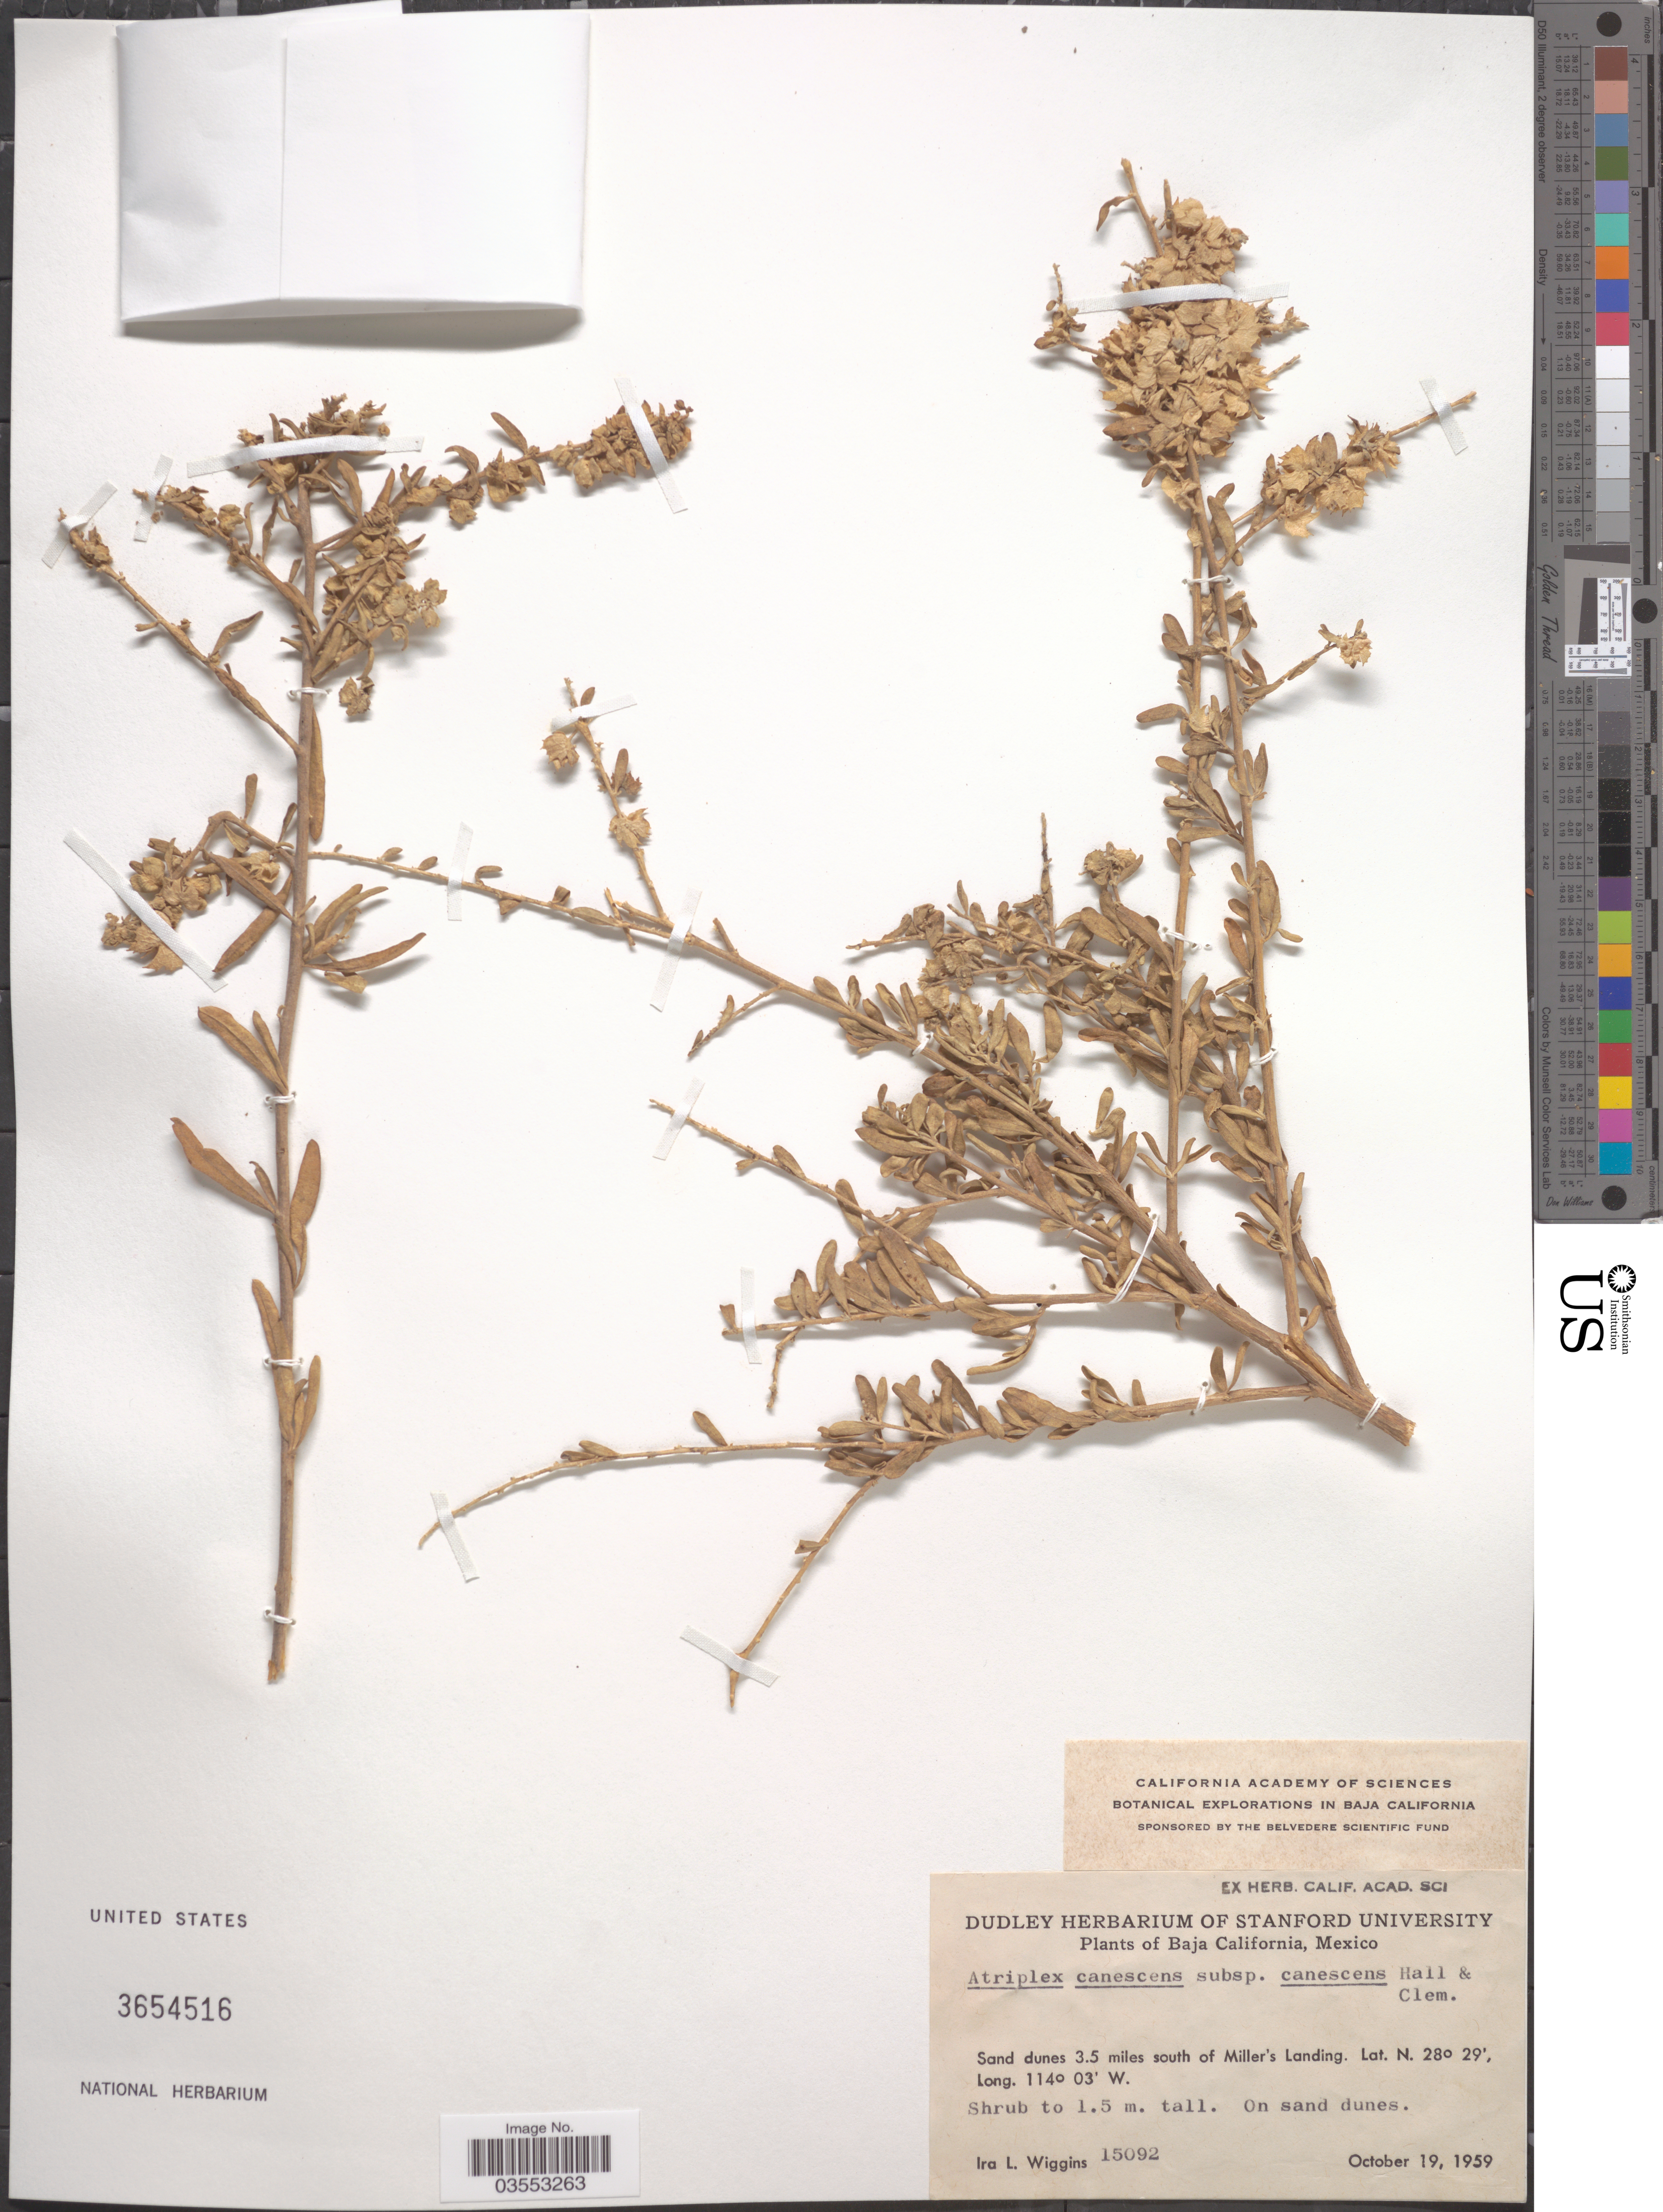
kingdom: Plantae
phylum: Tracheophyta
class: Magnoliopsida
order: Caryophyllales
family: Amaranthaceae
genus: Atriplex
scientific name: Atriplex canescens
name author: (Pursh) Nutt.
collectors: I. L. Wiggins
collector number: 15092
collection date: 1959-10-19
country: Mexico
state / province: Baja California Norte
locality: Sand dunes 3.5 miles south of Miller's Landing.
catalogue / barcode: US 3654516